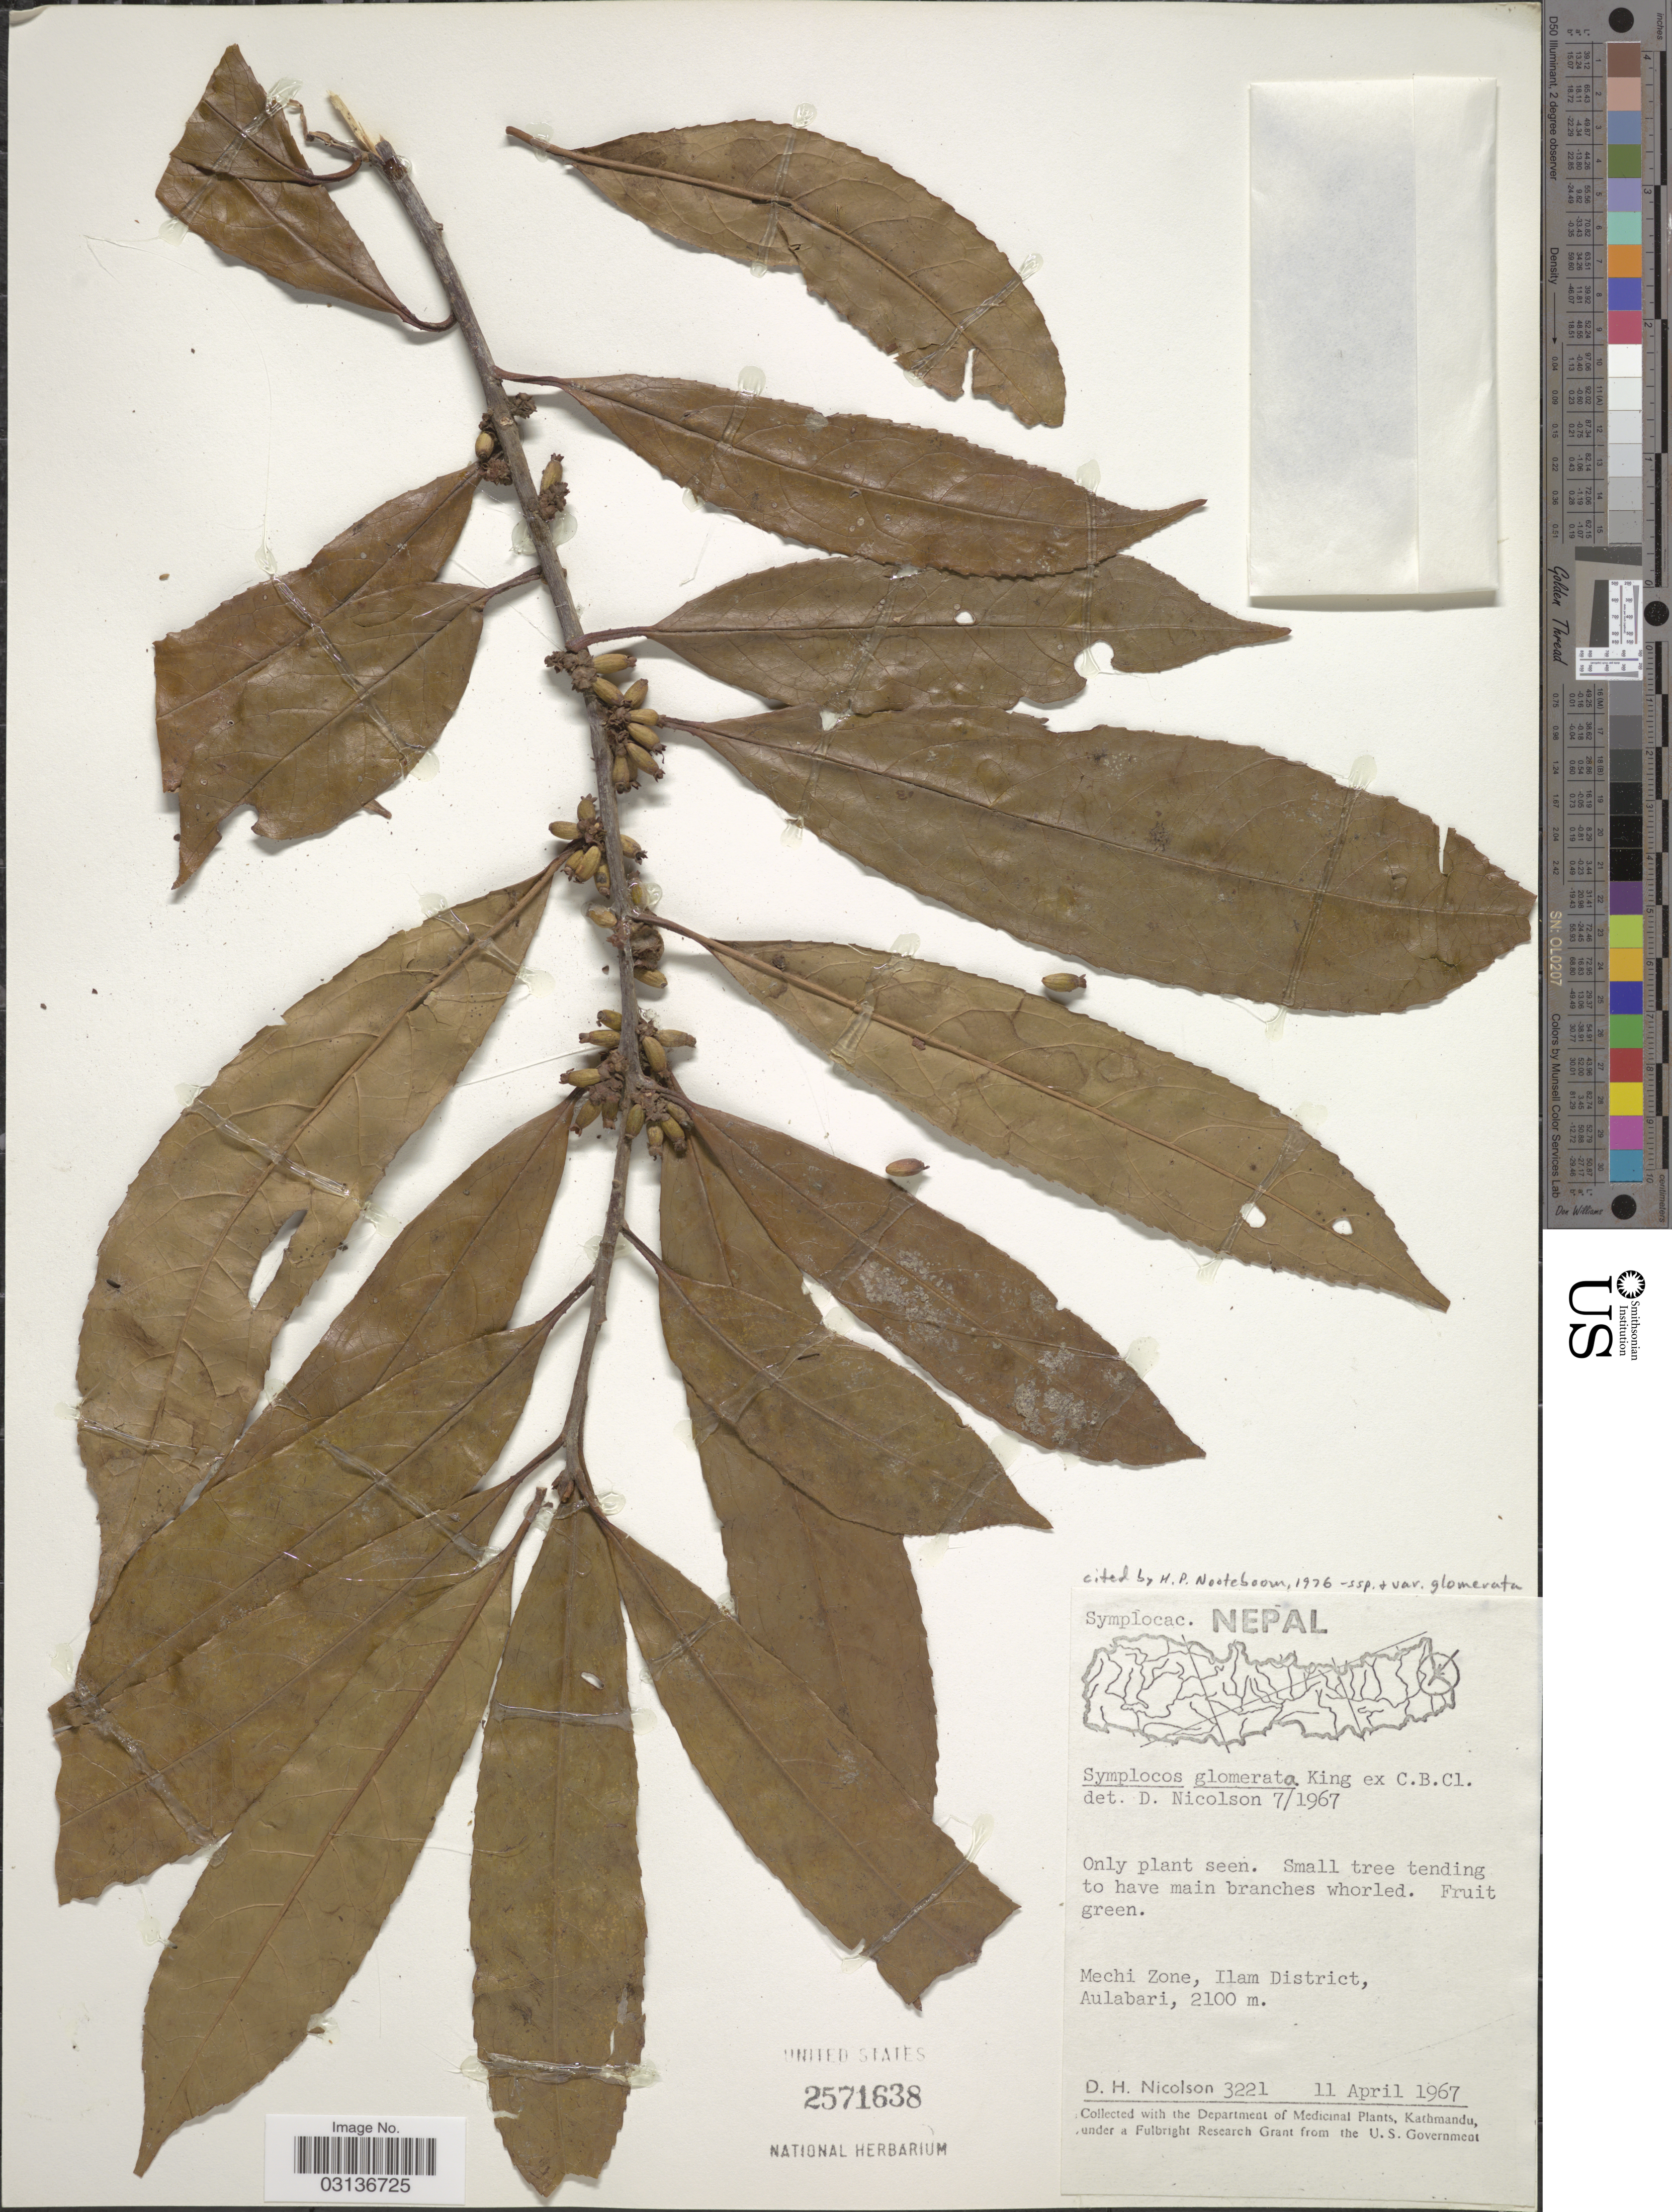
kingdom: Plantae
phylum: Tracheophyta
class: Magnoliopsida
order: Ericales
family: Symplocaceae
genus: Symplocos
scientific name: Symplocos glomerata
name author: King ex C.B. Clarke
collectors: D. H. Nicolson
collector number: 3221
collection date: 1967-04-11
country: Nepal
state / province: Mechi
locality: Mechi Zone, Ilam District, Aulabari.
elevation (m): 2100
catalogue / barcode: US 2571638